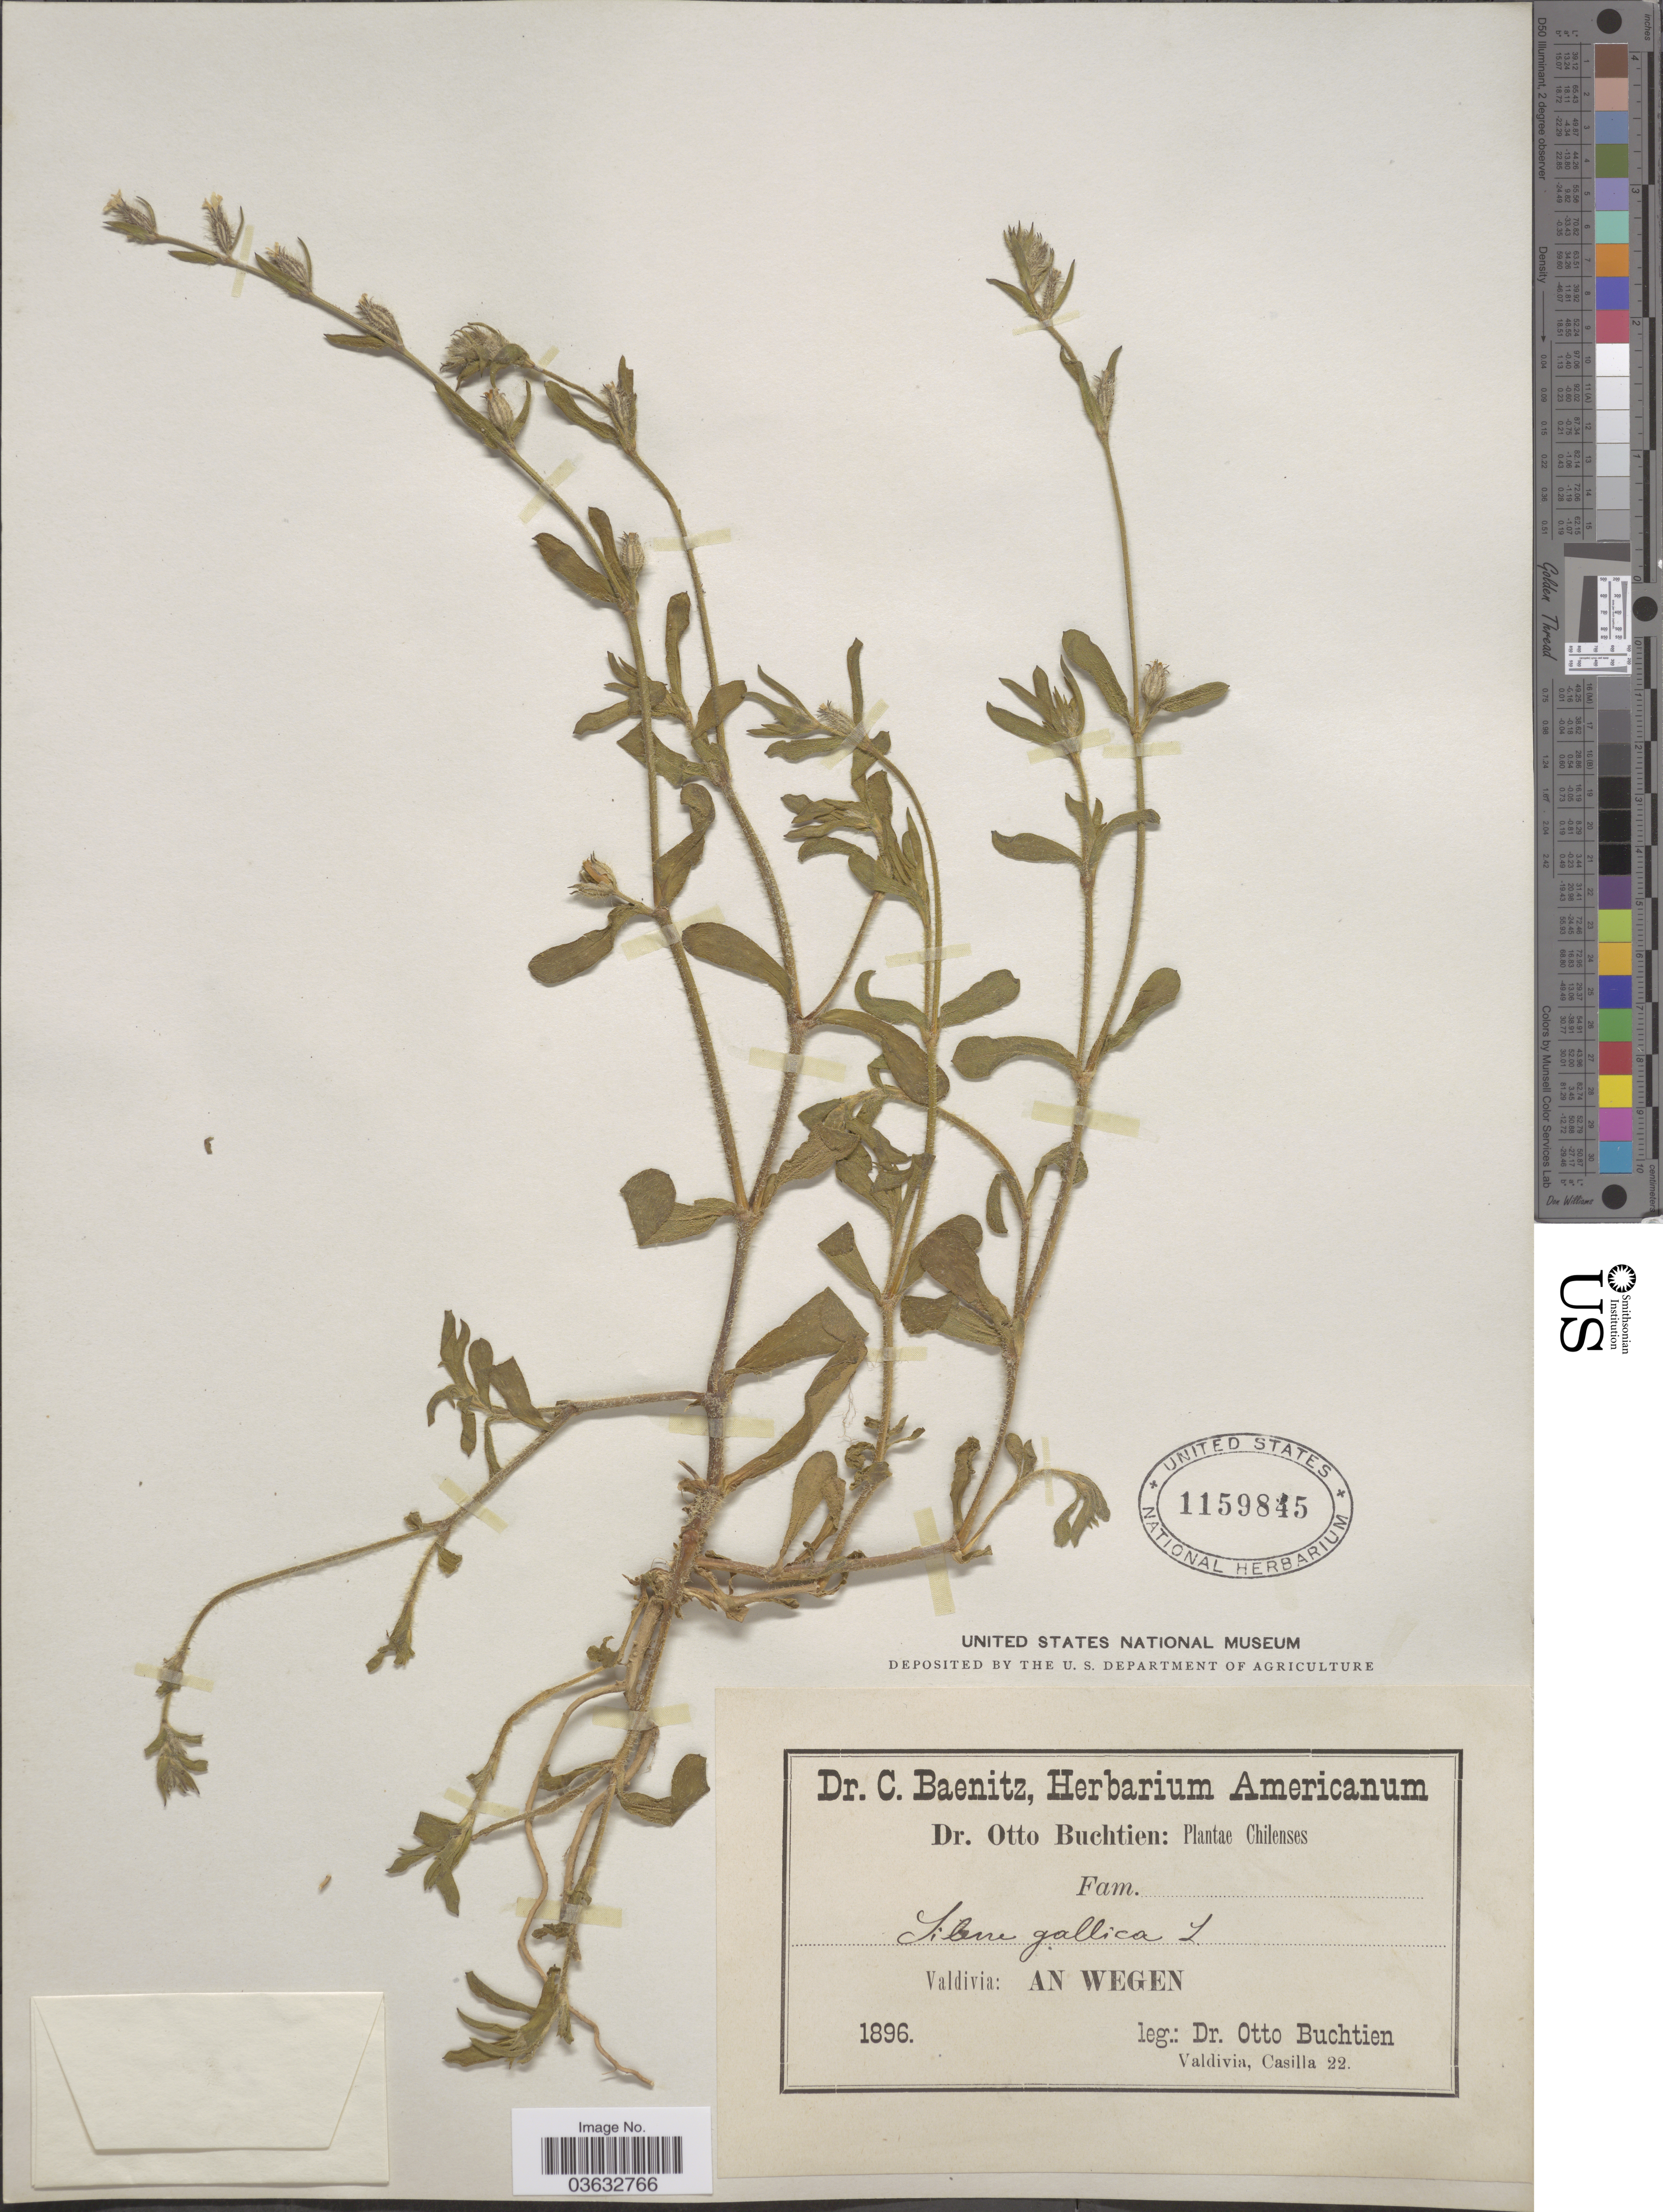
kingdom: Plantae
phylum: Tracheophyta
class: Magnoliopsida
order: Caryophyllales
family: Caryophyllaceae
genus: Silene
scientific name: Silene gallica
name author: L.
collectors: O. Buchtien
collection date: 1896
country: Chile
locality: Valdivia: An Wegen.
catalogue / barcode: US 1159845